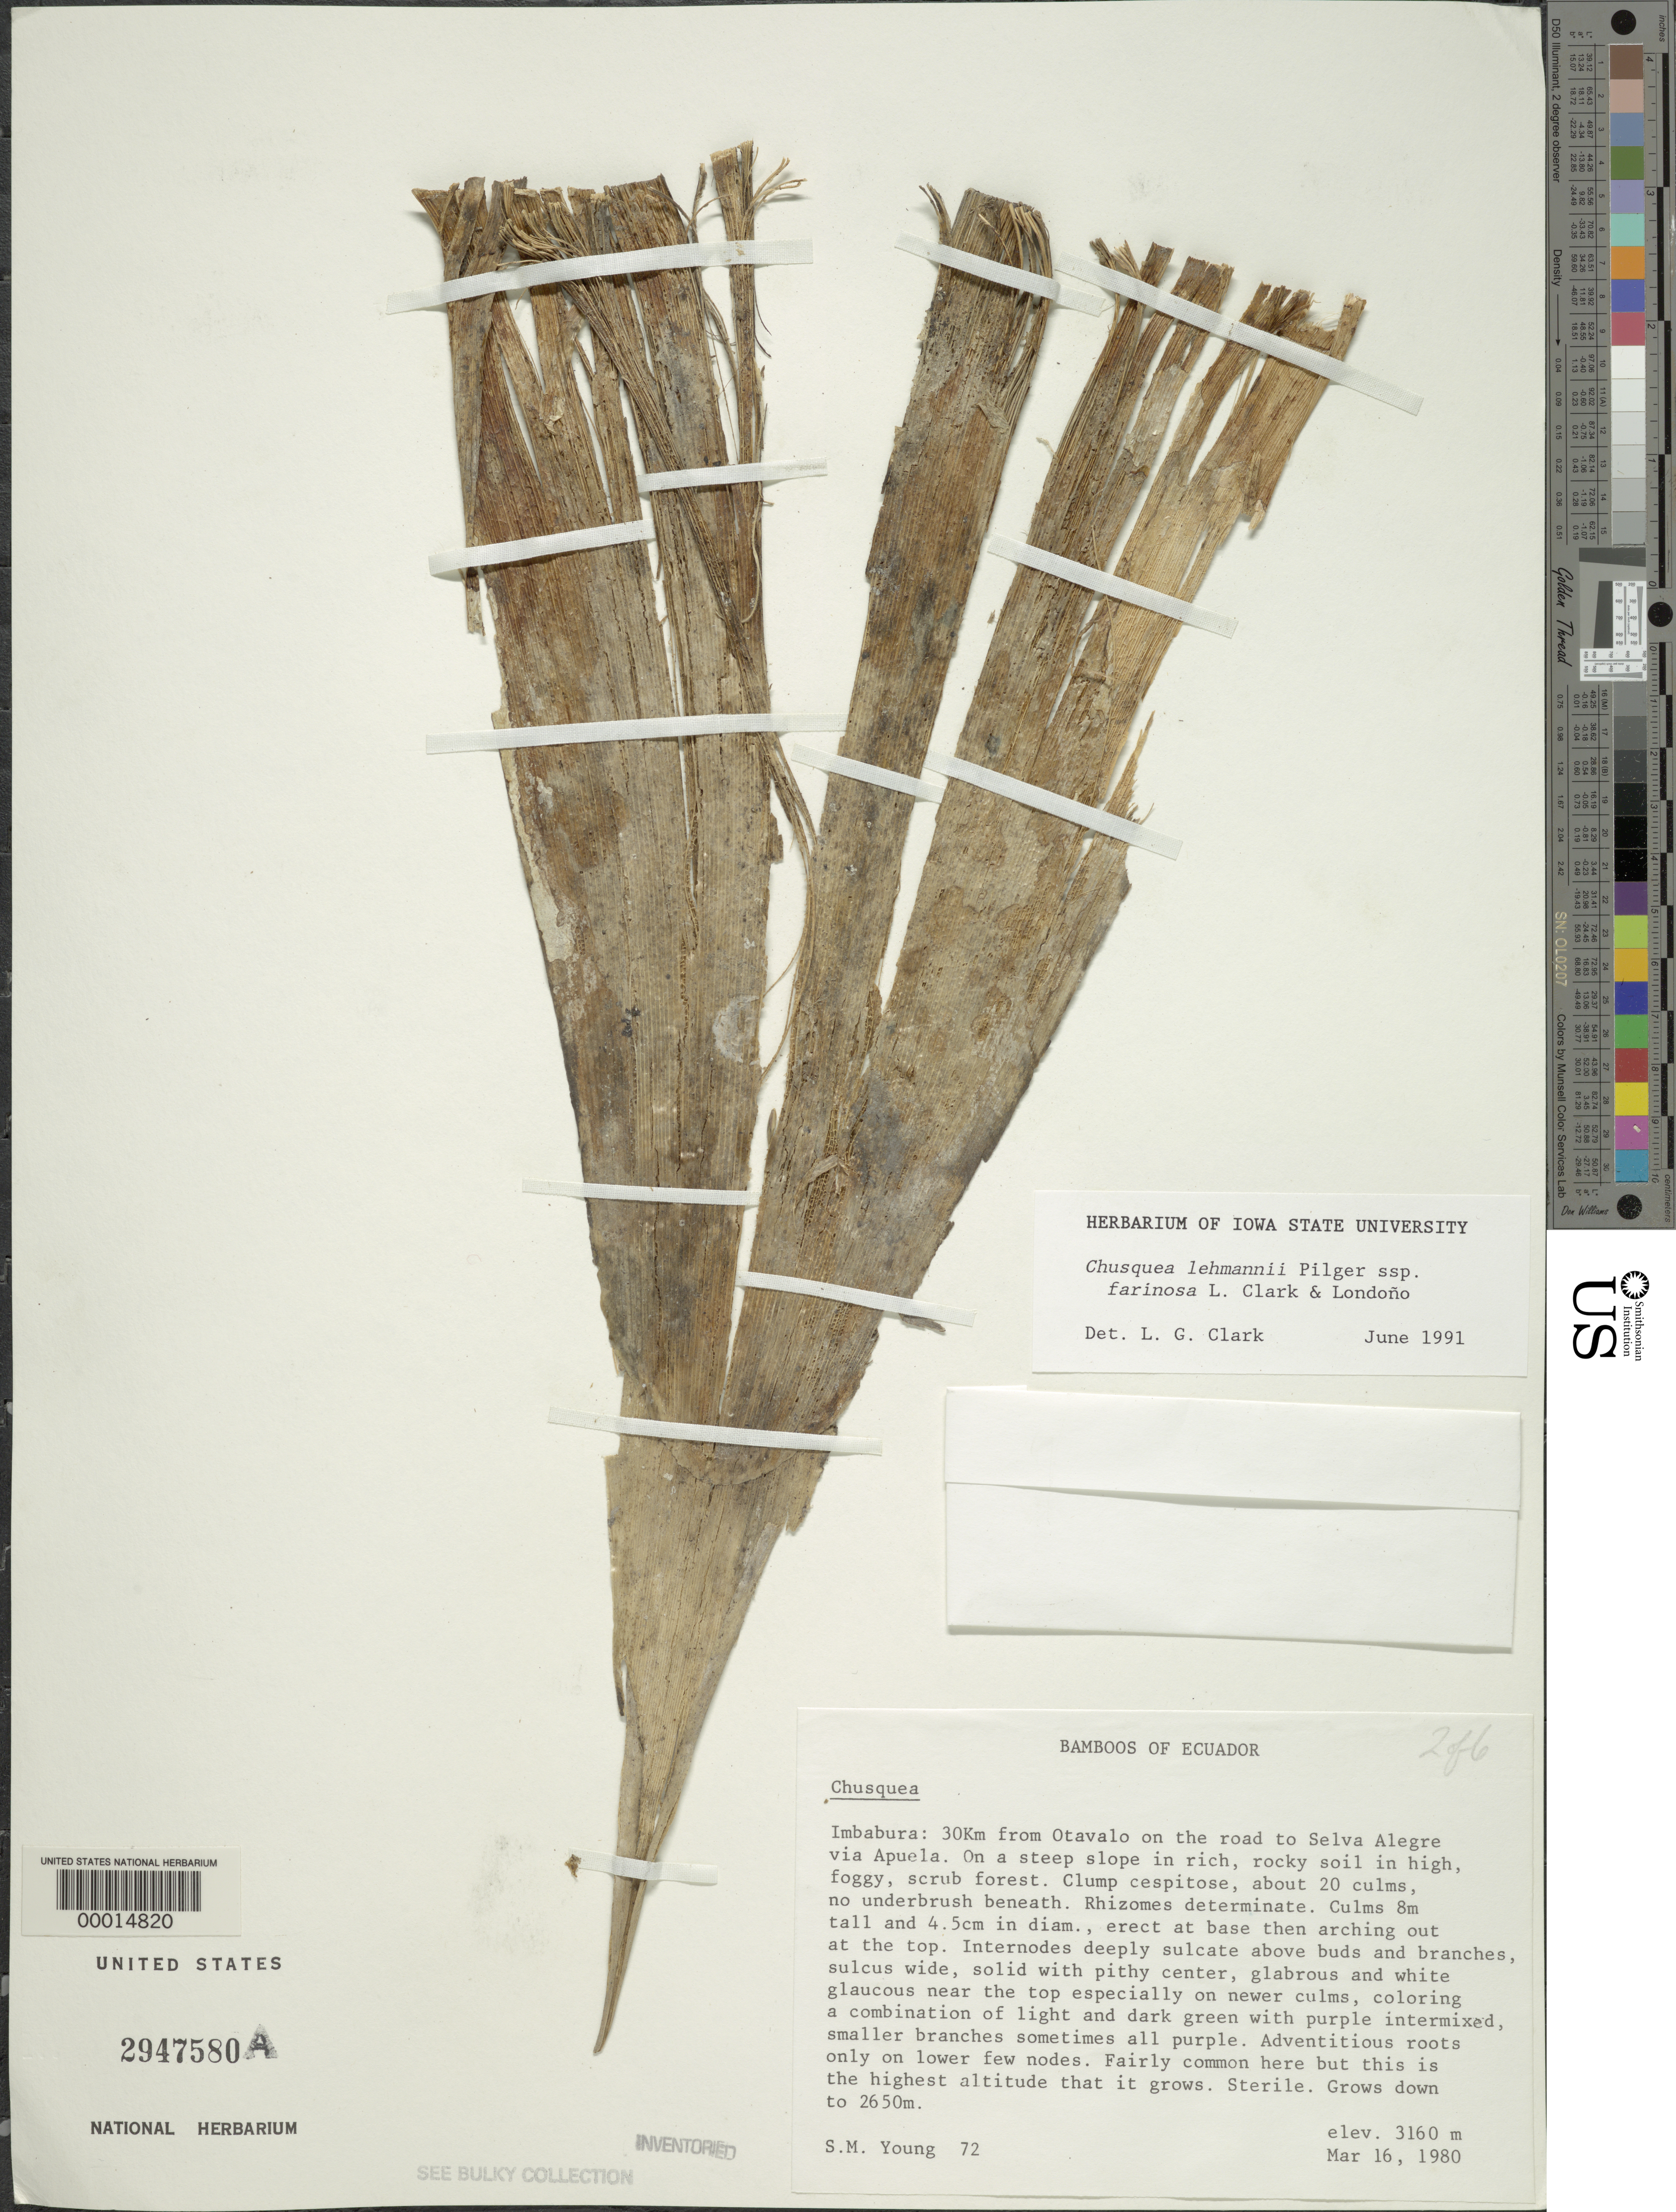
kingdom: Plantae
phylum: Tracheophyta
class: Liliopsida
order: Poales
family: Poaceae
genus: Chusquea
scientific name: Chusquea lehmannii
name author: Pilg.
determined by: Clark, Lynn G., (ISC), Iowa State University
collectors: S. Young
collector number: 72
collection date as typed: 16 Mar 1980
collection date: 1980-03-16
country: Ecuador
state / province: Imbabura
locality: Road from Otavalo to Selva Alegree via Apuela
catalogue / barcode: US 2947580A